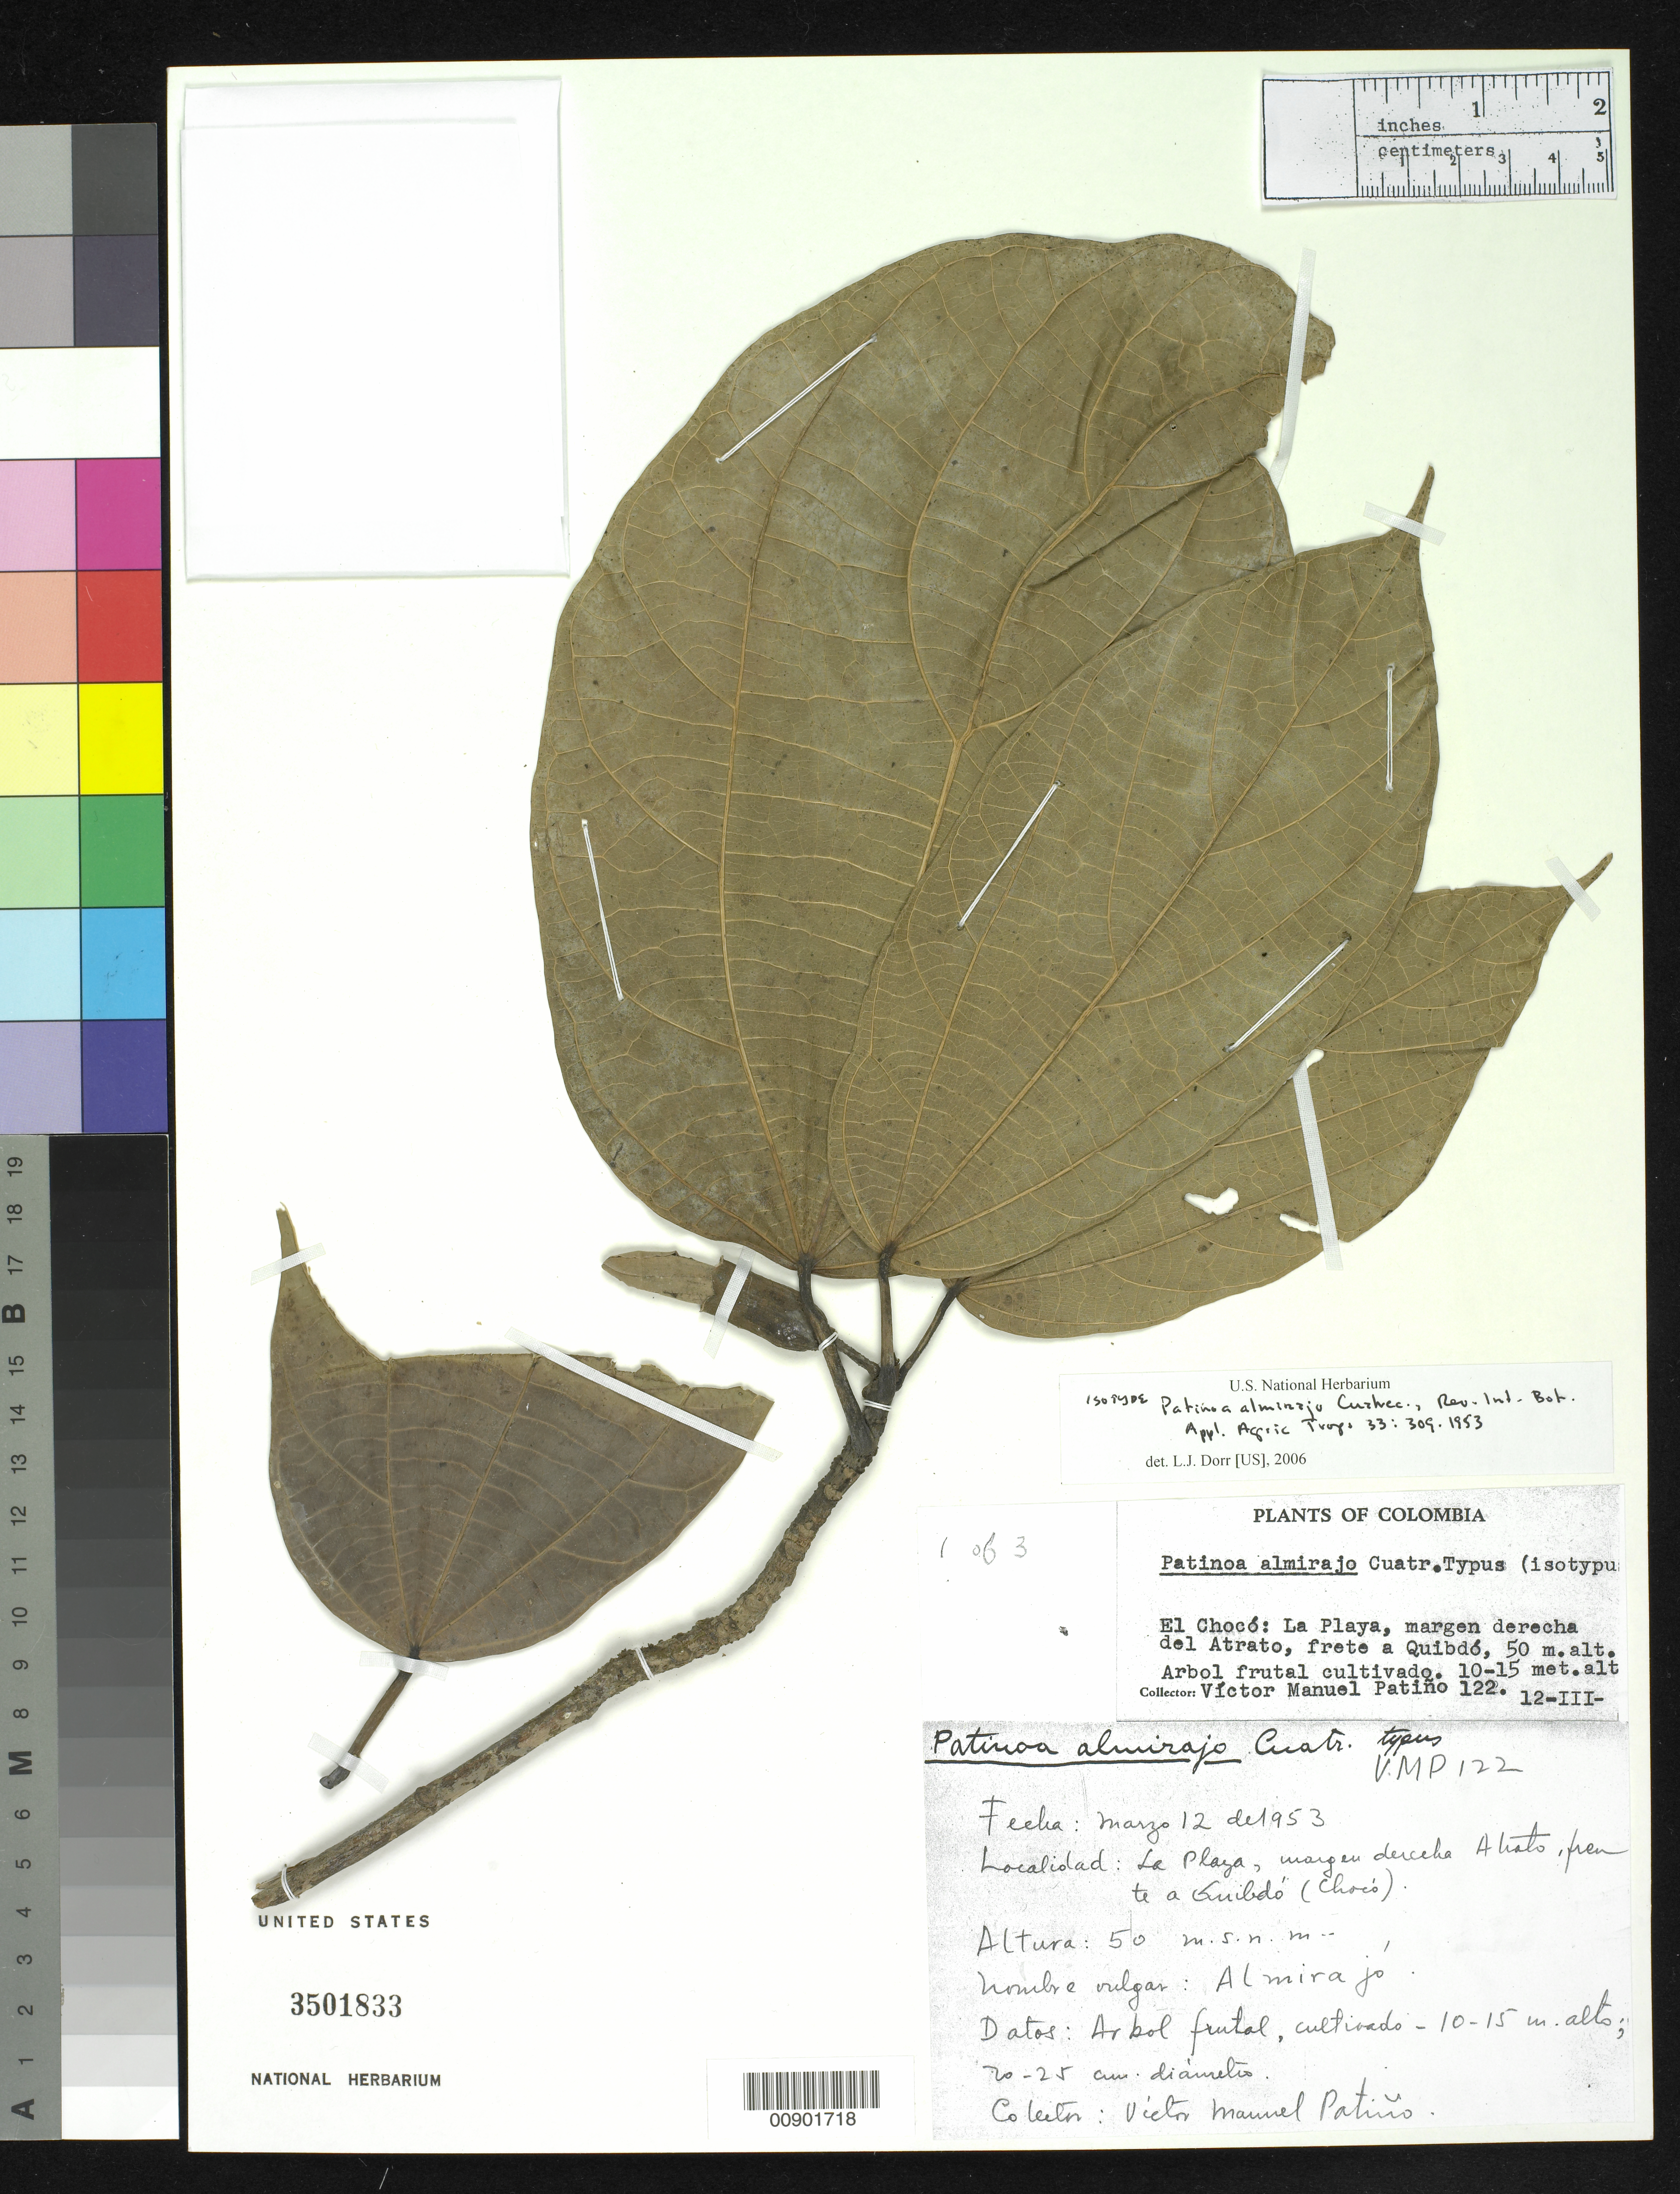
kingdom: Plantae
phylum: Tracheophyta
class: Magnoliopsida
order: Malvales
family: Malvaceae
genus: Patinoa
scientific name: Patinoa almirajo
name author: Cuatrec.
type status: Isotype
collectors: V. M. Patiño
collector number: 122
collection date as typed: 12 Mar 1953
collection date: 1953-03-12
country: Colombia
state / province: Chocó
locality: El Chocó: La Playa, margen derecha del Atrato, frete a Quibdó.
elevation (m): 50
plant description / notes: SEE FRUIT COLLECTION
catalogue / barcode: US 3501833